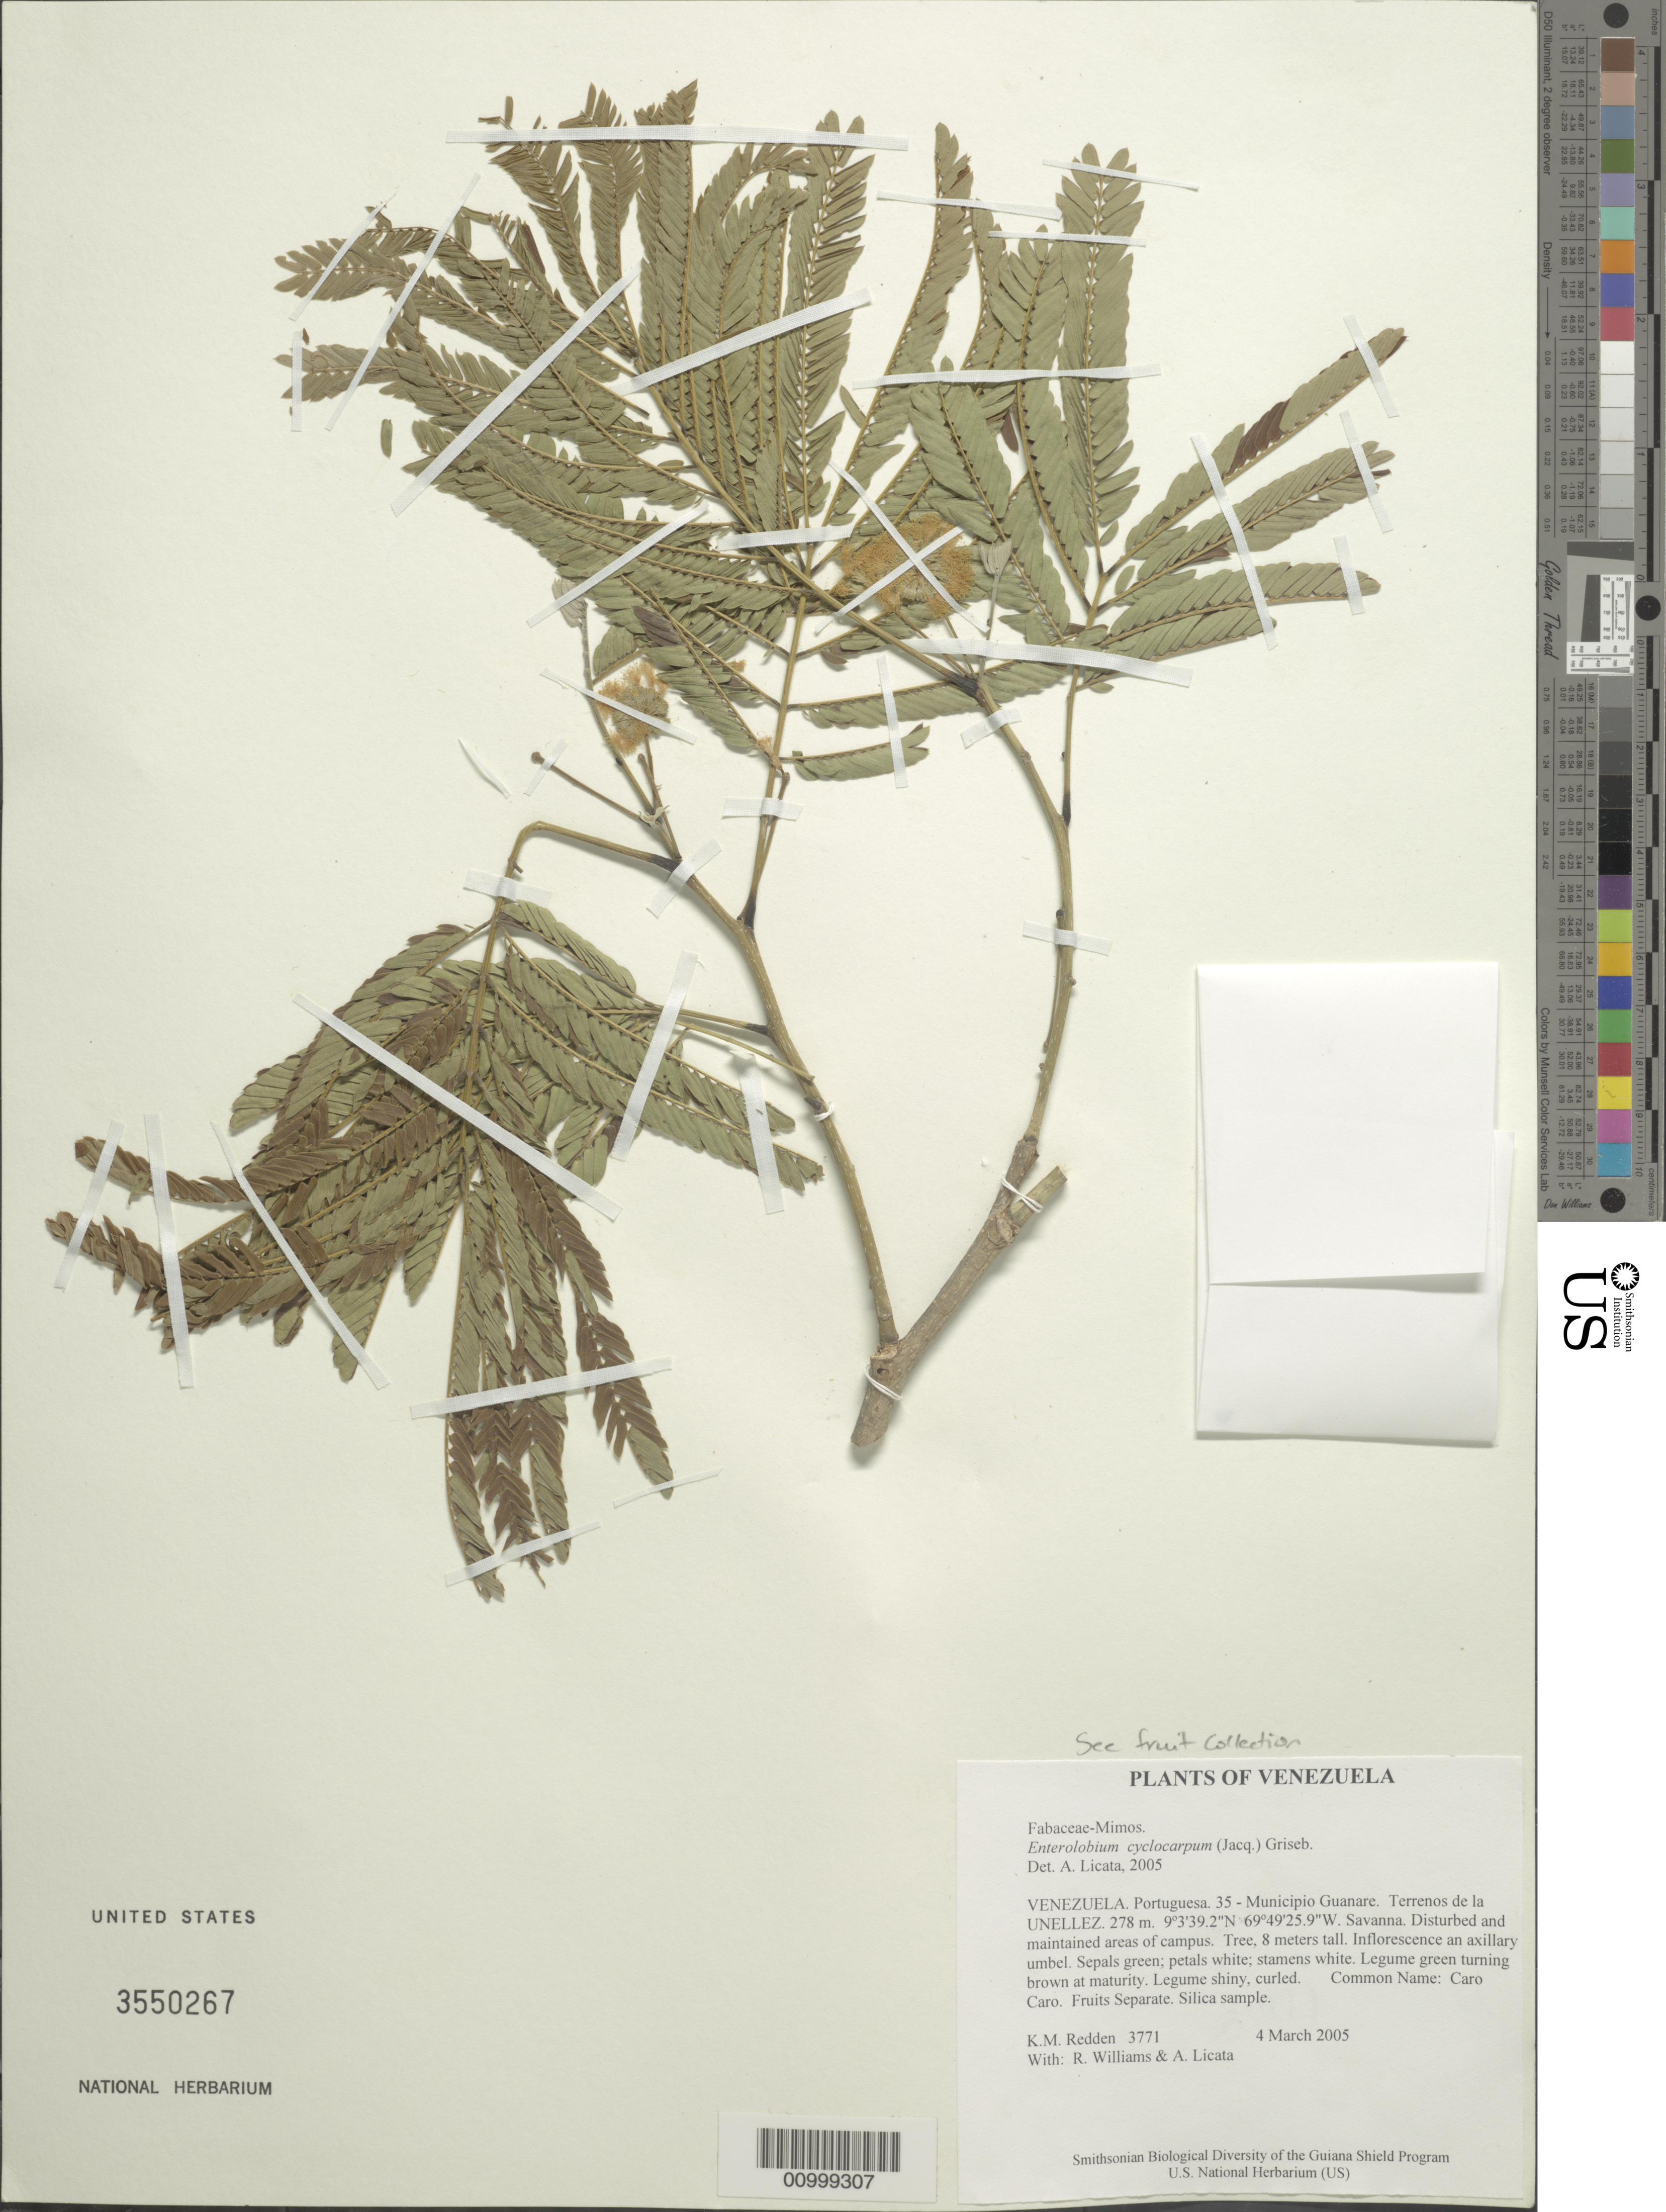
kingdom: Plantae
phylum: Tracheophyta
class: Magnoliopsida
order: Fabales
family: Fabaceae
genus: Enterolobium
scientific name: Enterolobium cyclocarpum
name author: (Jacq.) Griseb.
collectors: K. M. Redden, R. Williams & A. Licata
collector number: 3771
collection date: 2005-03-04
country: Venezuela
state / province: Portuguesa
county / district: Guanare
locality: Terrenos de la UNELLEZ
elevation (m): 278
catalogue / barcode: US 3550267